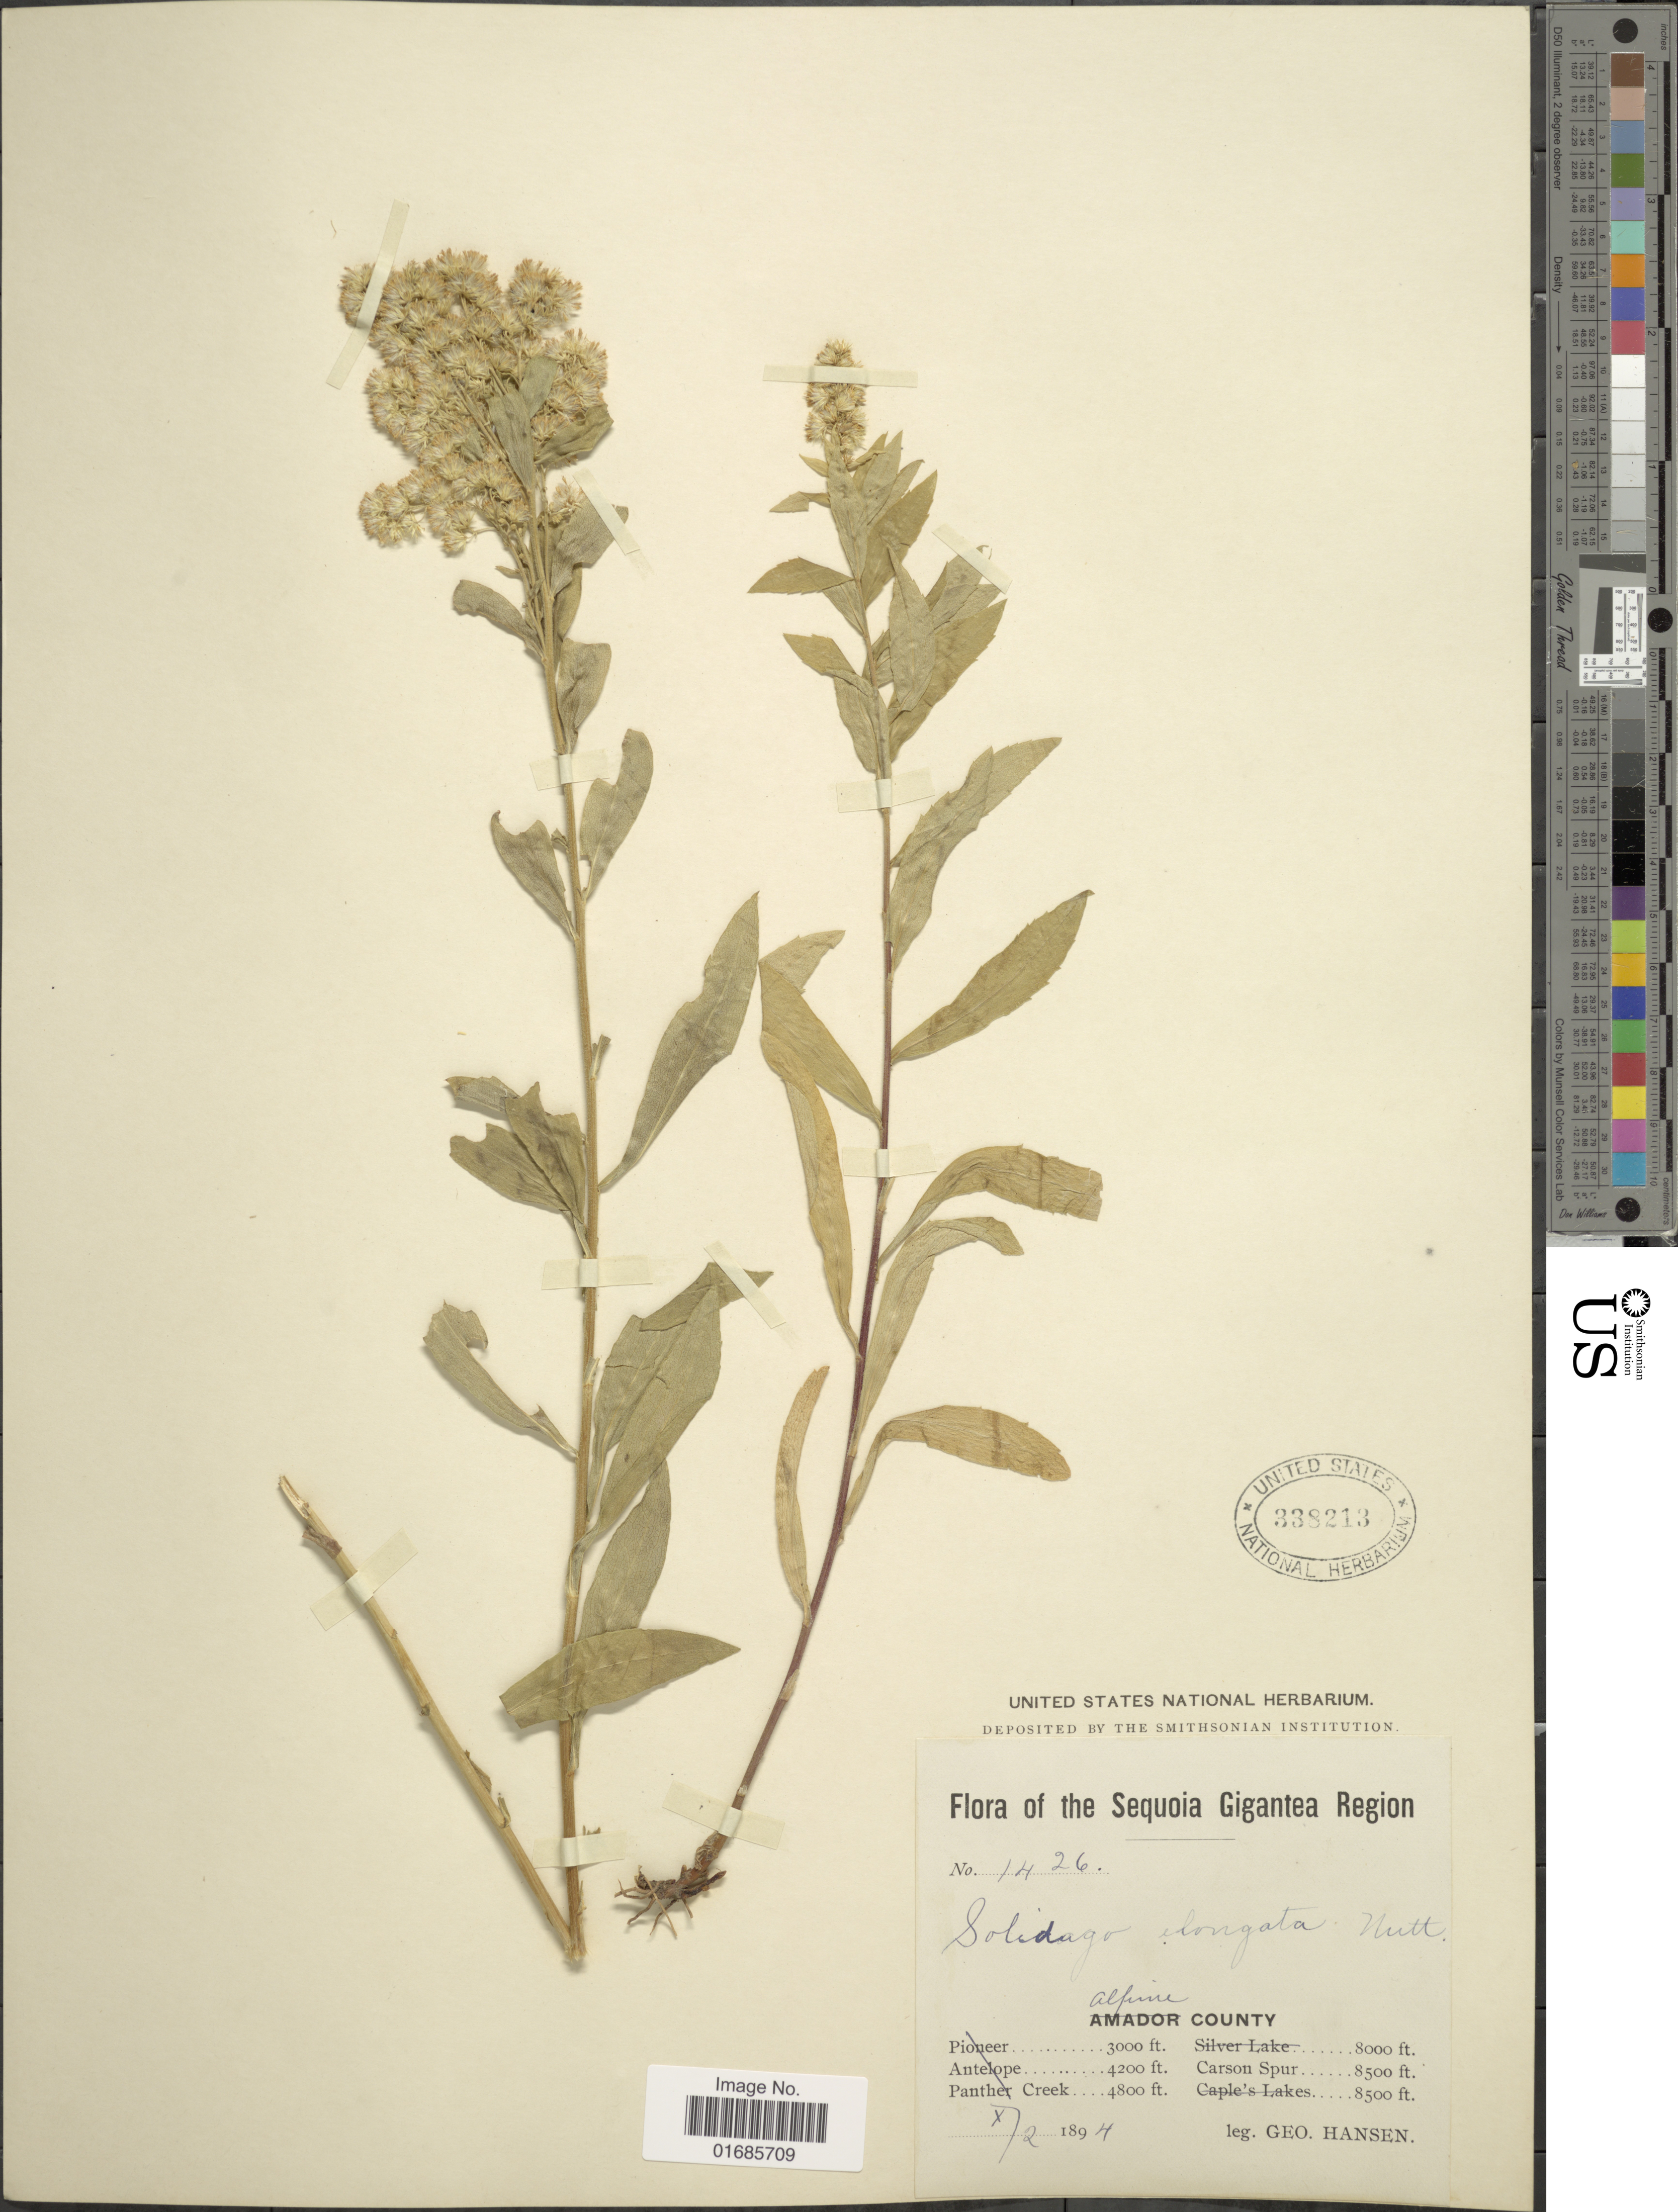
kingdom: Plantae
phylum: Tracheophyta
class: Magnoliopsida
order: Asterales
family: Asteraceae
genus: Solidago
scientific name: Solidago canadensis var. salebrosa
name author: (Piper) M.E. Jones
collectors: G. Hansen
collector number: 1426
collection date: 1894-10-02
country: United States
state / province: California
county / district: Alpine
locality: Sequoia Gigantea Region, Alpine County, Carson Spur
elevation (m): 2591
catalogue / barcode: US 338213